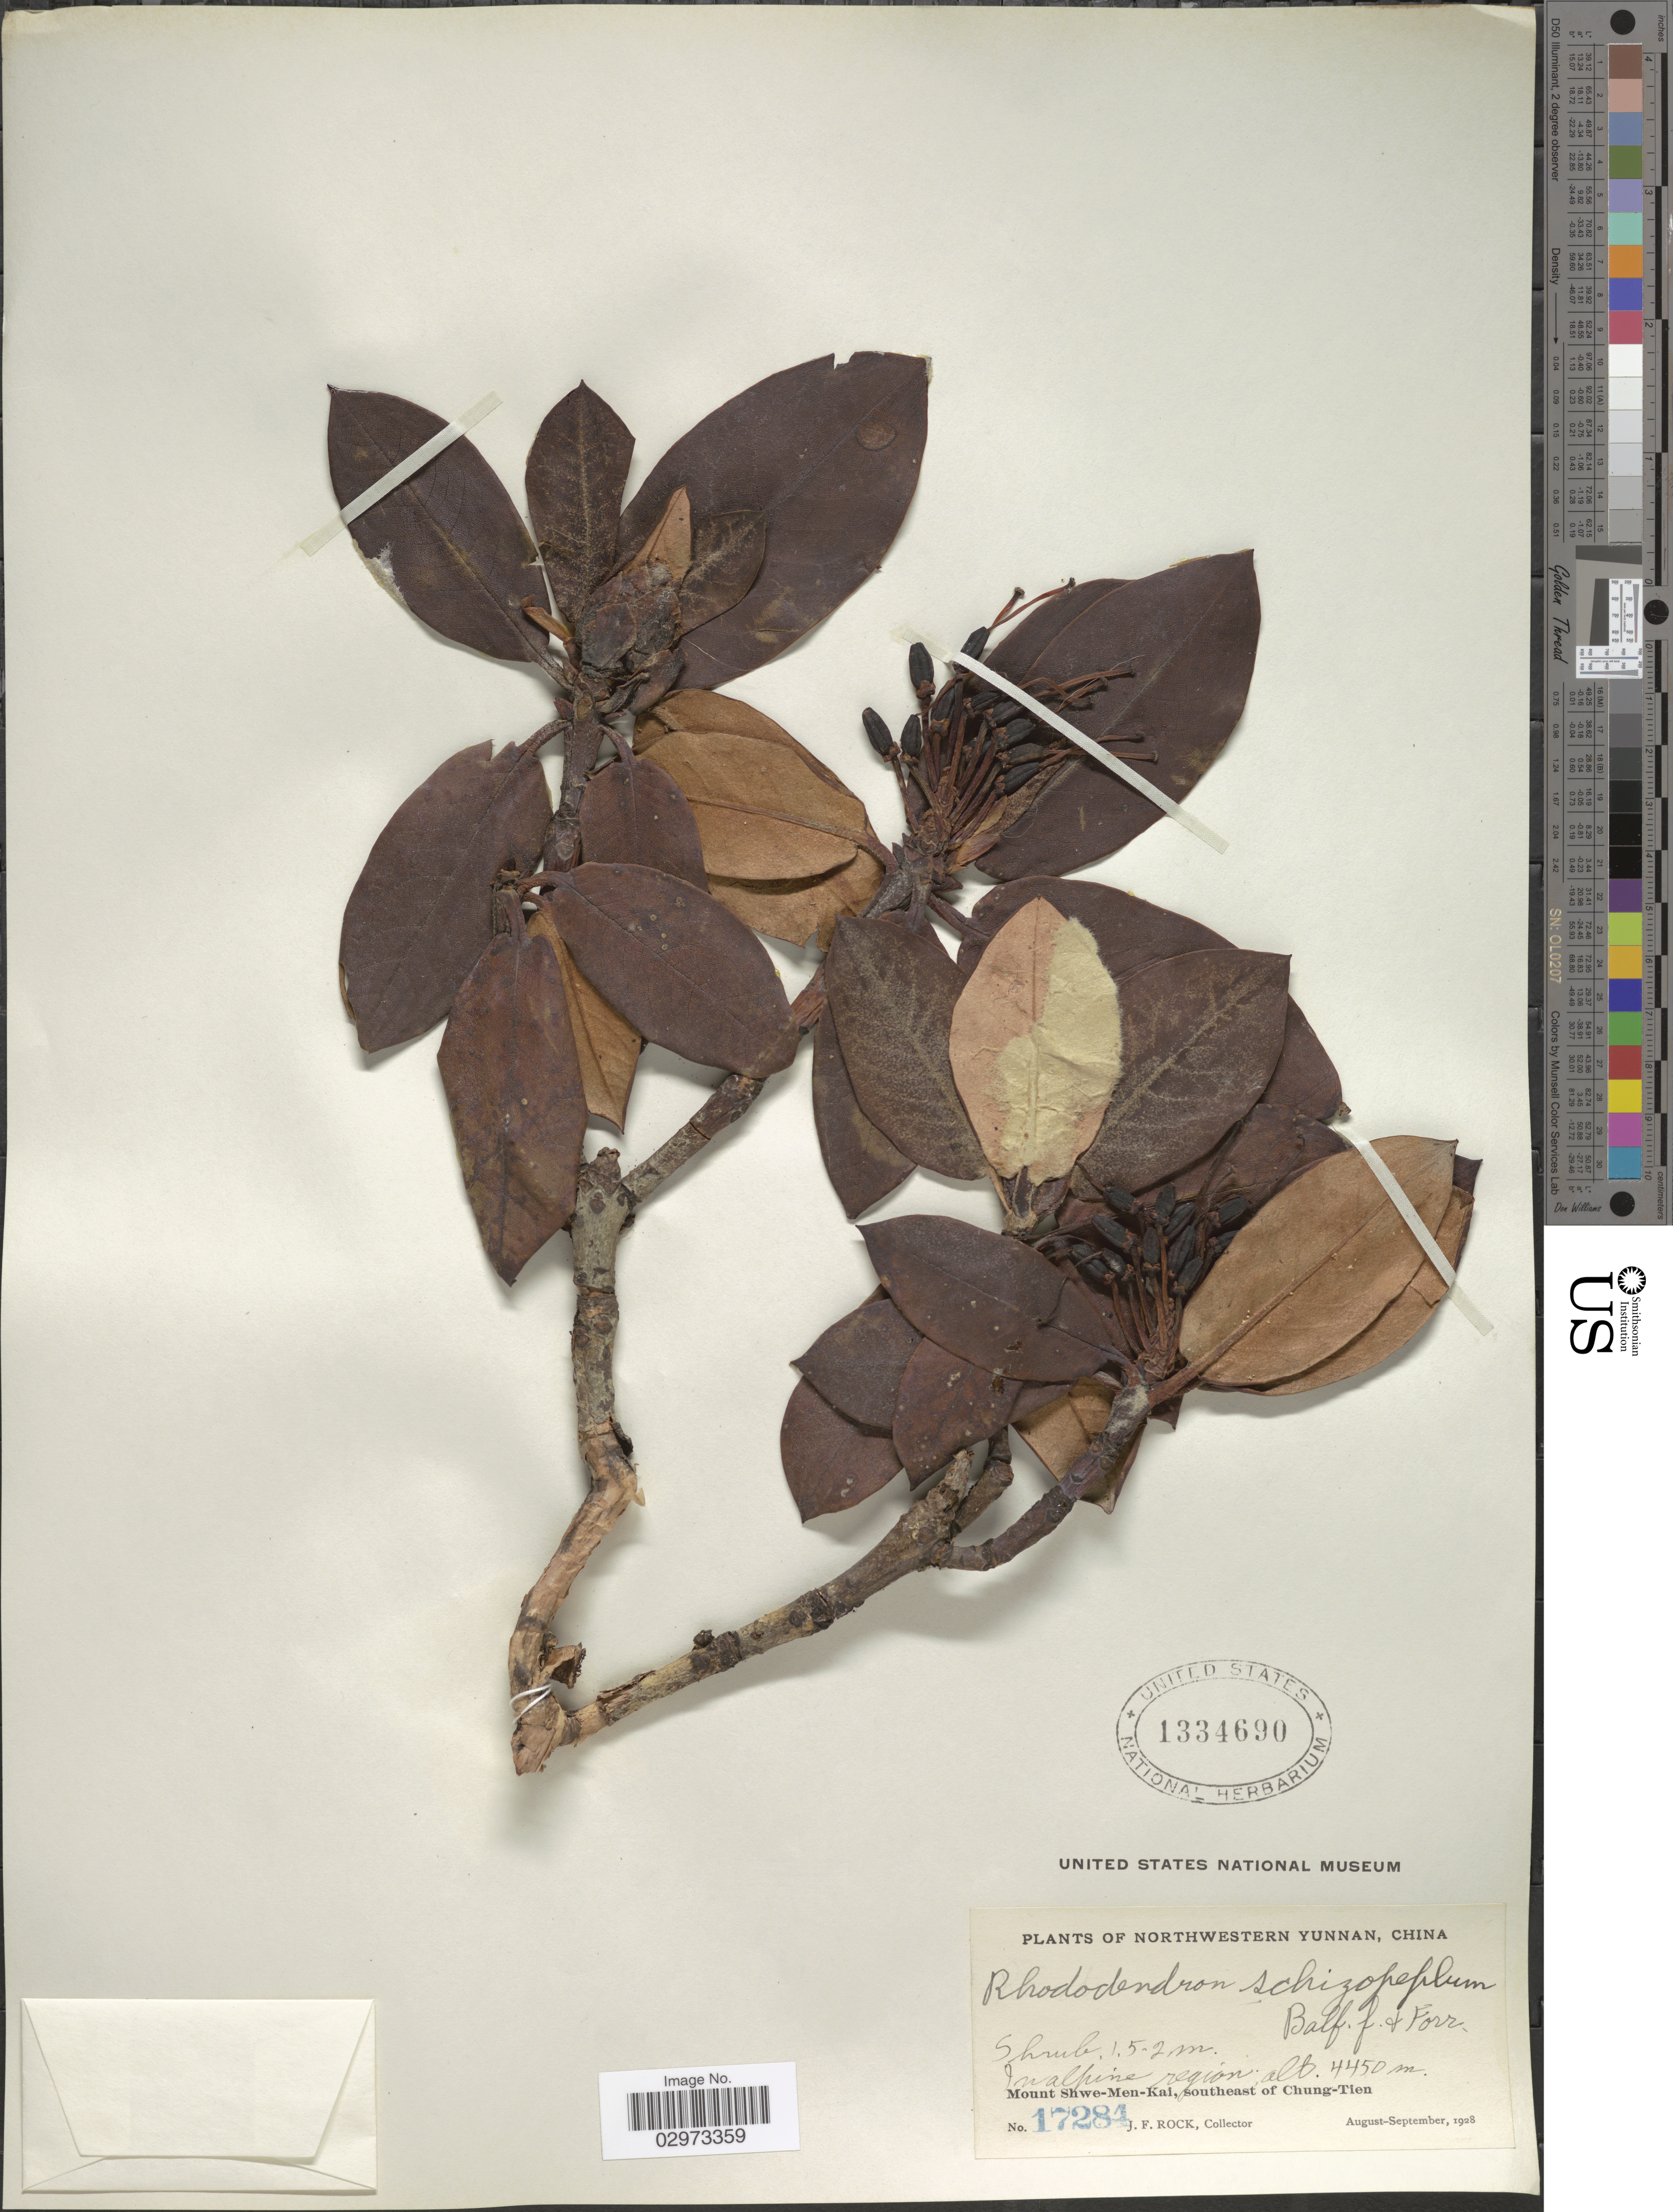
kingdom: Plantae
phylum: Tracheophyta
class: Magnoliopsida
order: Ericales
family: Ericaceae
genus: Rhododendron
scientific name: Rhododendron schizopeplum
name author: Balf. f. & Forrest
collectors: J. Rock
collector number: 17284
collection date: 1928-08/1928-09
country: China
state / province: Yunnan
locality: Northwestern Yunnan. In alpine region. Mount Shwe-Men-Kai, southeast of Chung-Tien.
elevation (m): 4450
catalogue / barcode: US 1334690